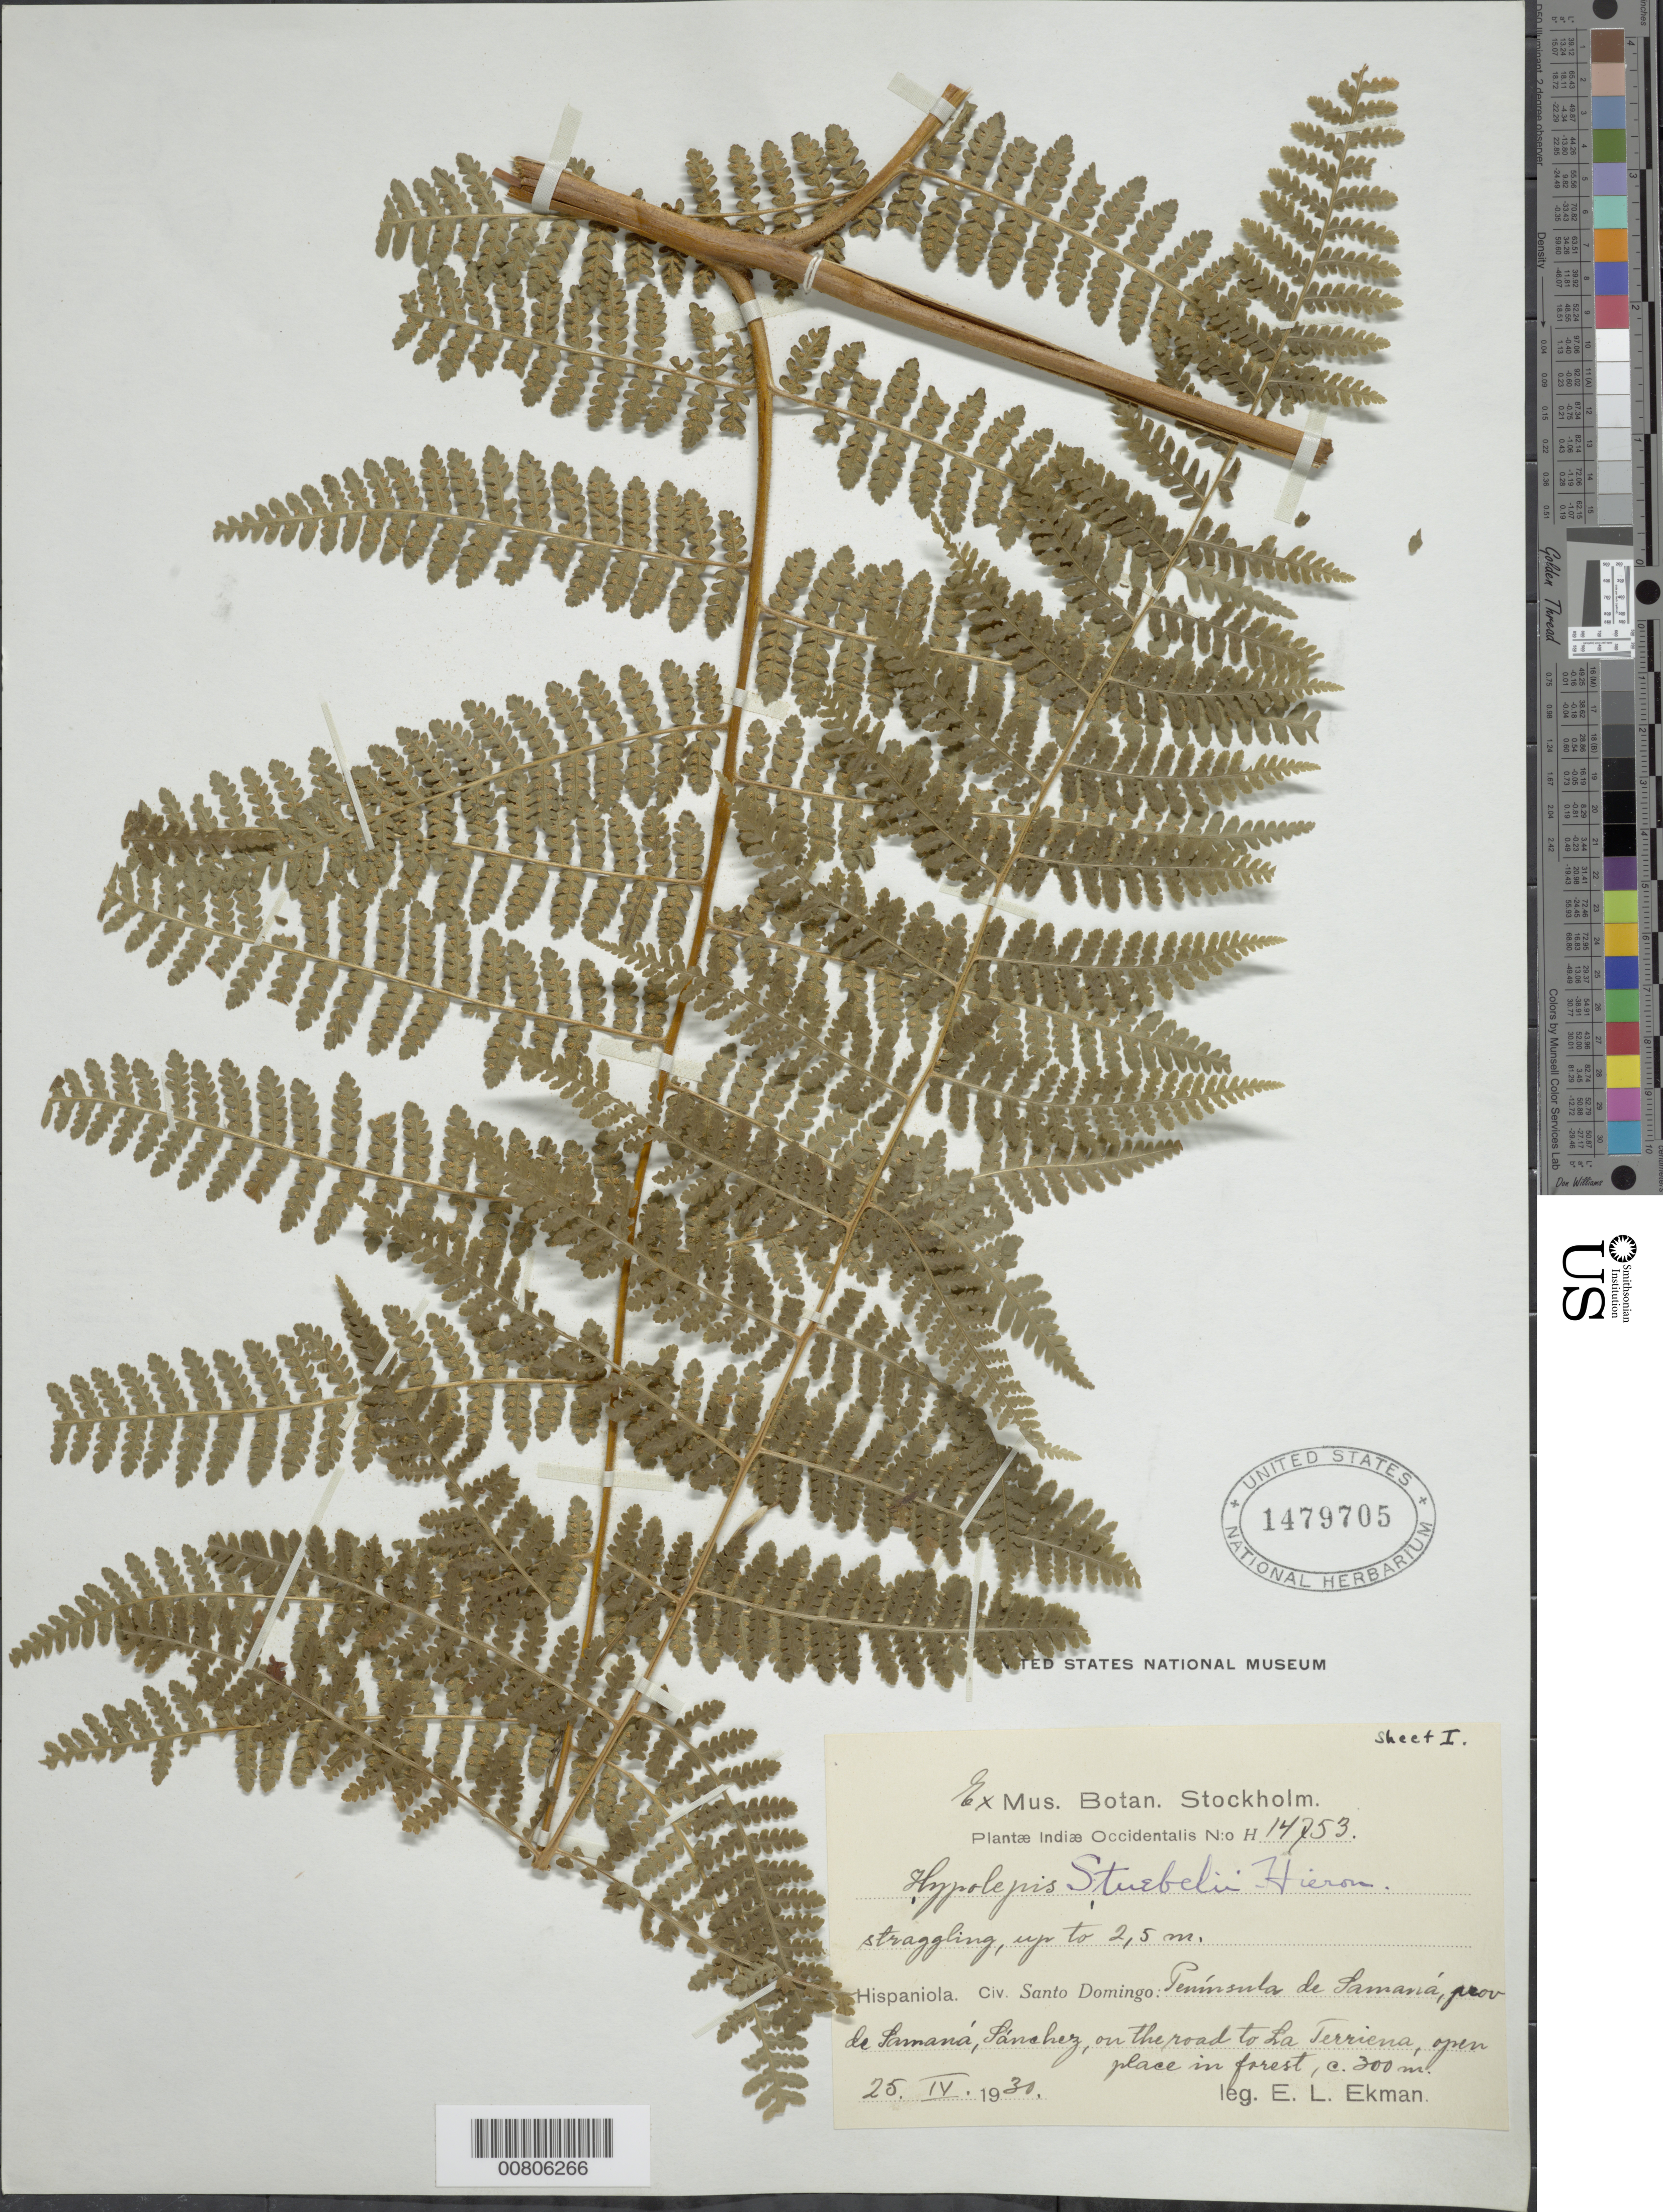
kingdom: Plantae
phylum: Tracheophyta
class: Polypodiopsida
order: Polypodiales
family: Dennstaedtiaceae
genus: Hypolepis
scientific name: Hypolepis steubelii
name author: Hieron.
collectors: E. L. Ekman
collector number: H 14753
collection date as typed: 25 Apr 1930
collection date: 1930-04-25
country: Dominican Republic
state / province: Samana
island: Hispaniola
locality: Peninsula de Samaná, Sánchez, road to Terriena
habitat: Open place in forest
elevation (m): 300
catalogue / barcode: US 1479705